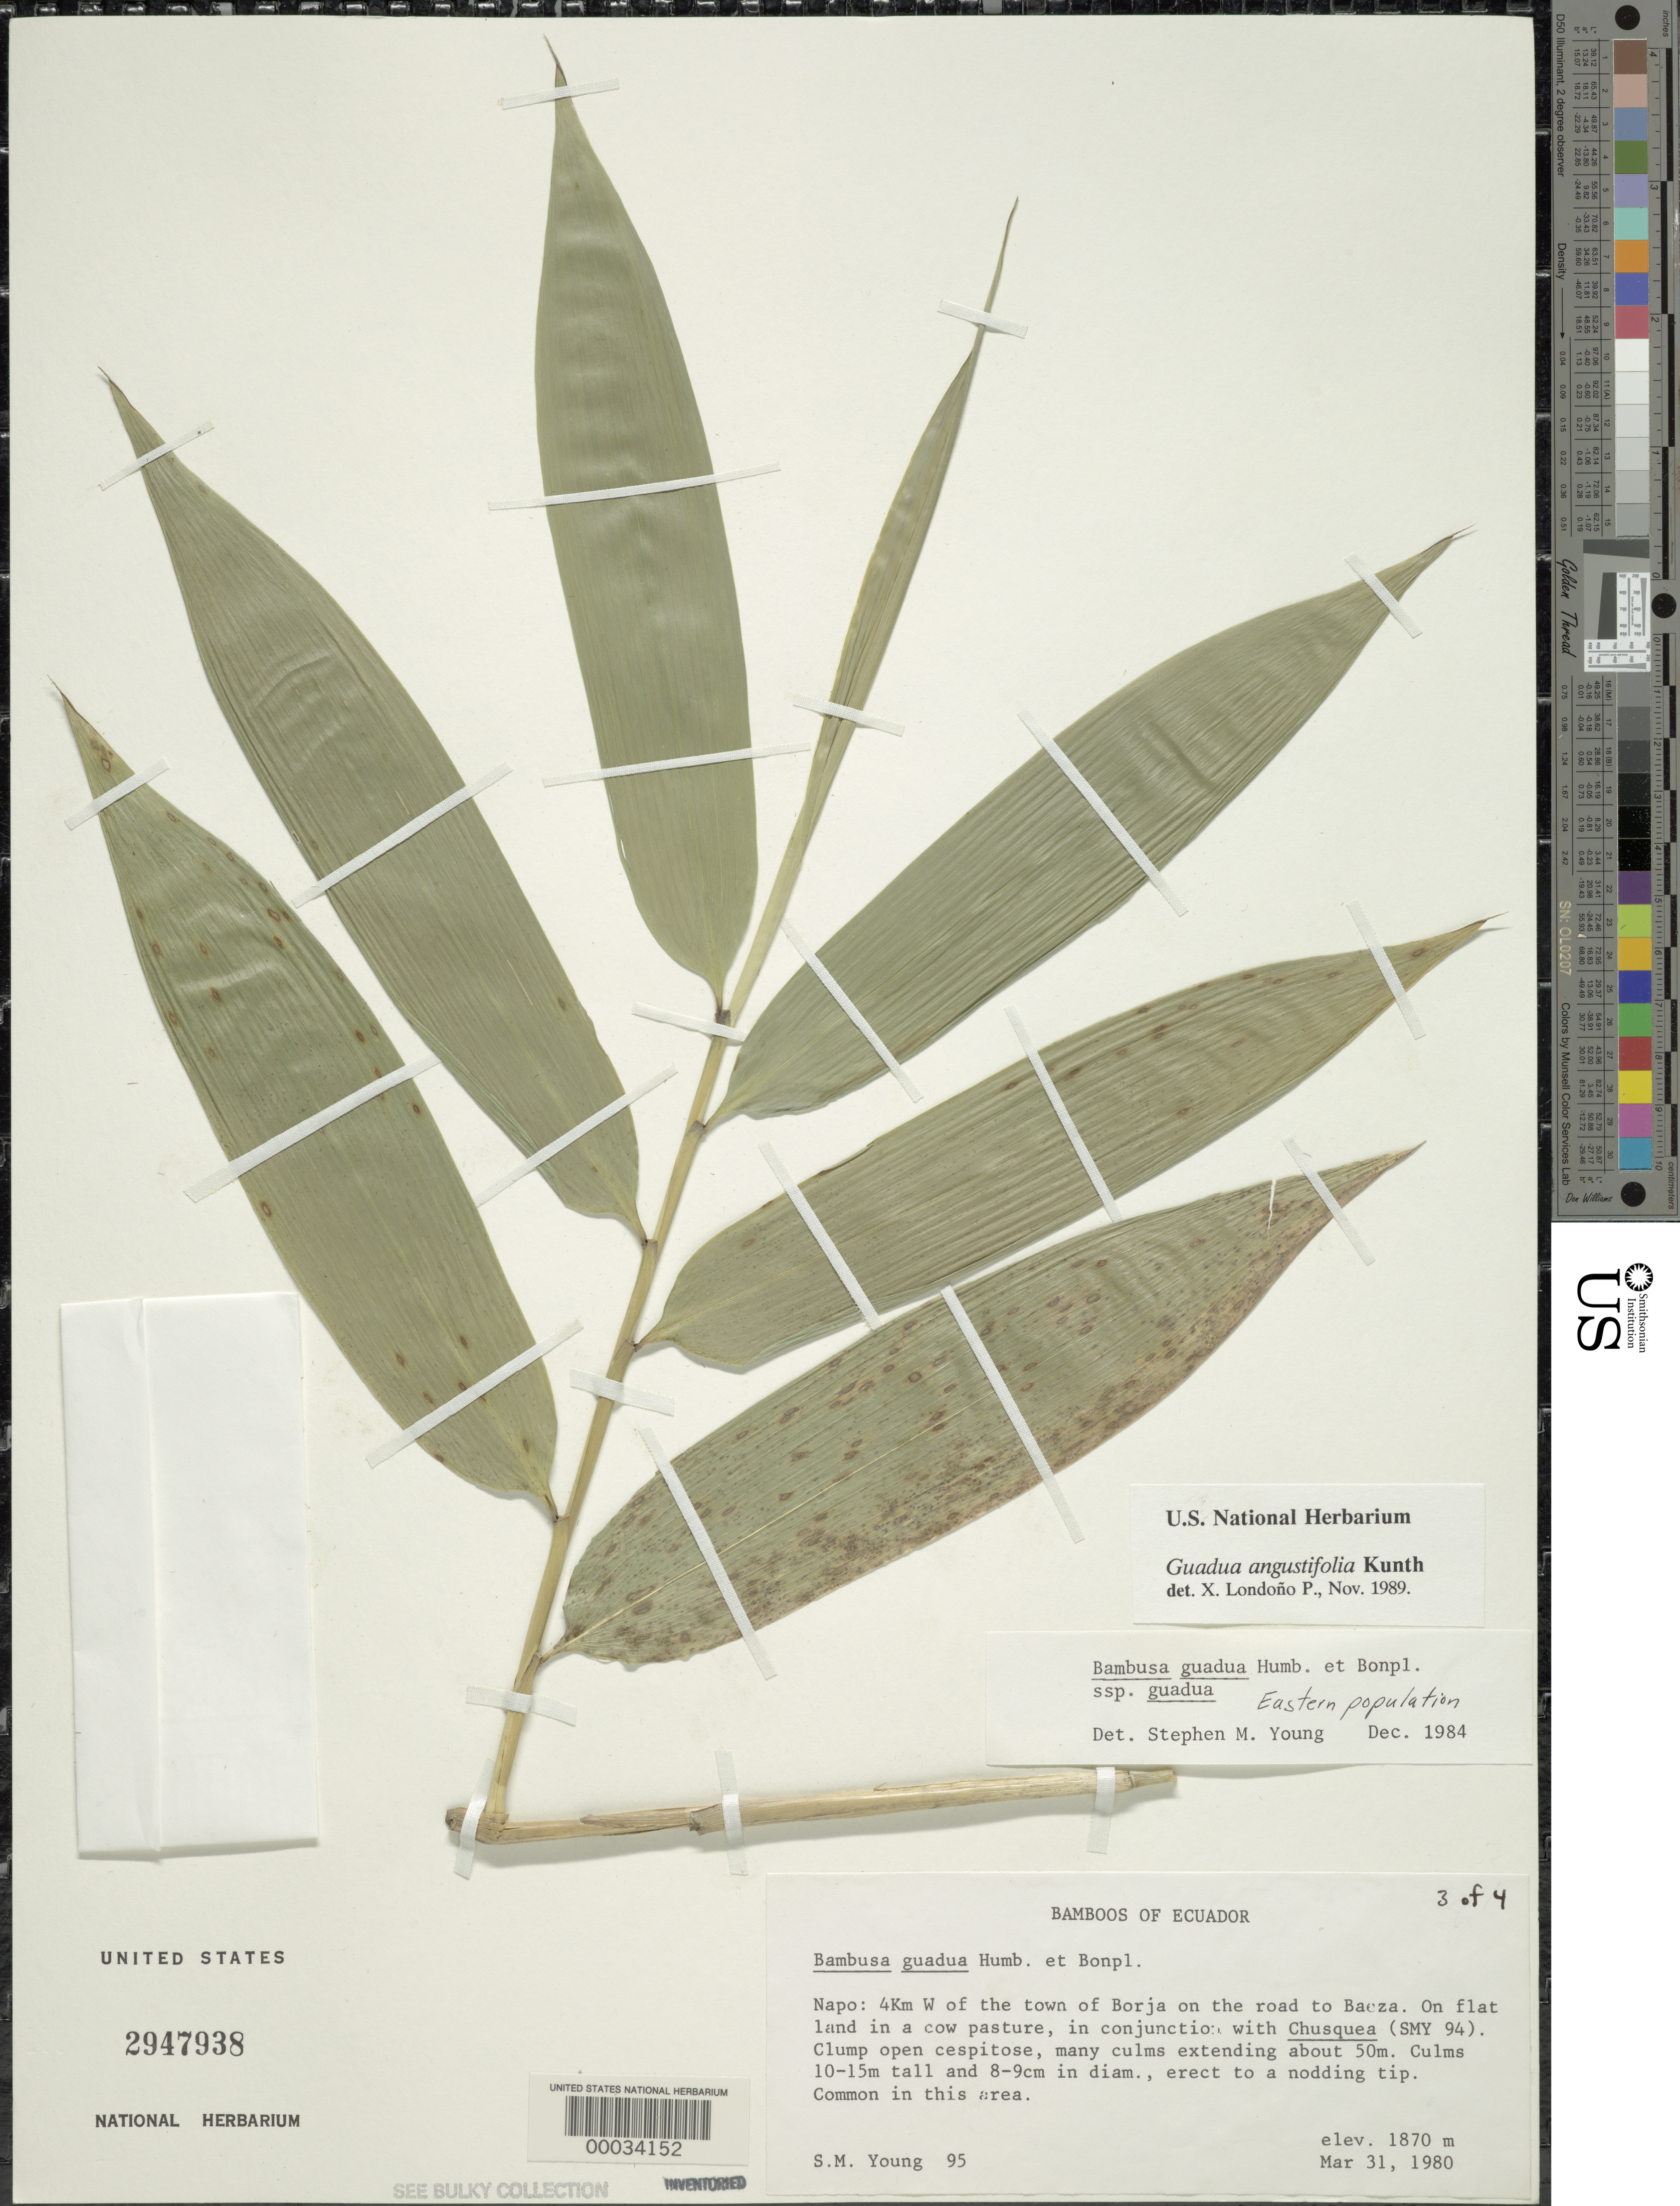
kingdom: Plantae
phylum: Tracheophyta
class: Liliopsida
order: Poales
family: Poaceae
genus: Guadua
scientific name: Guadua angustifolia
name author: Kunth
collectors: S. Young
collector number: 95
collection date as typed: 31 Mar 1980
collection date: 1980-03-31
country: Ecuador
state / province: Napo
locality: Borja, baeza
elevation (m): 1870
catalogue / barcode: US 2947938